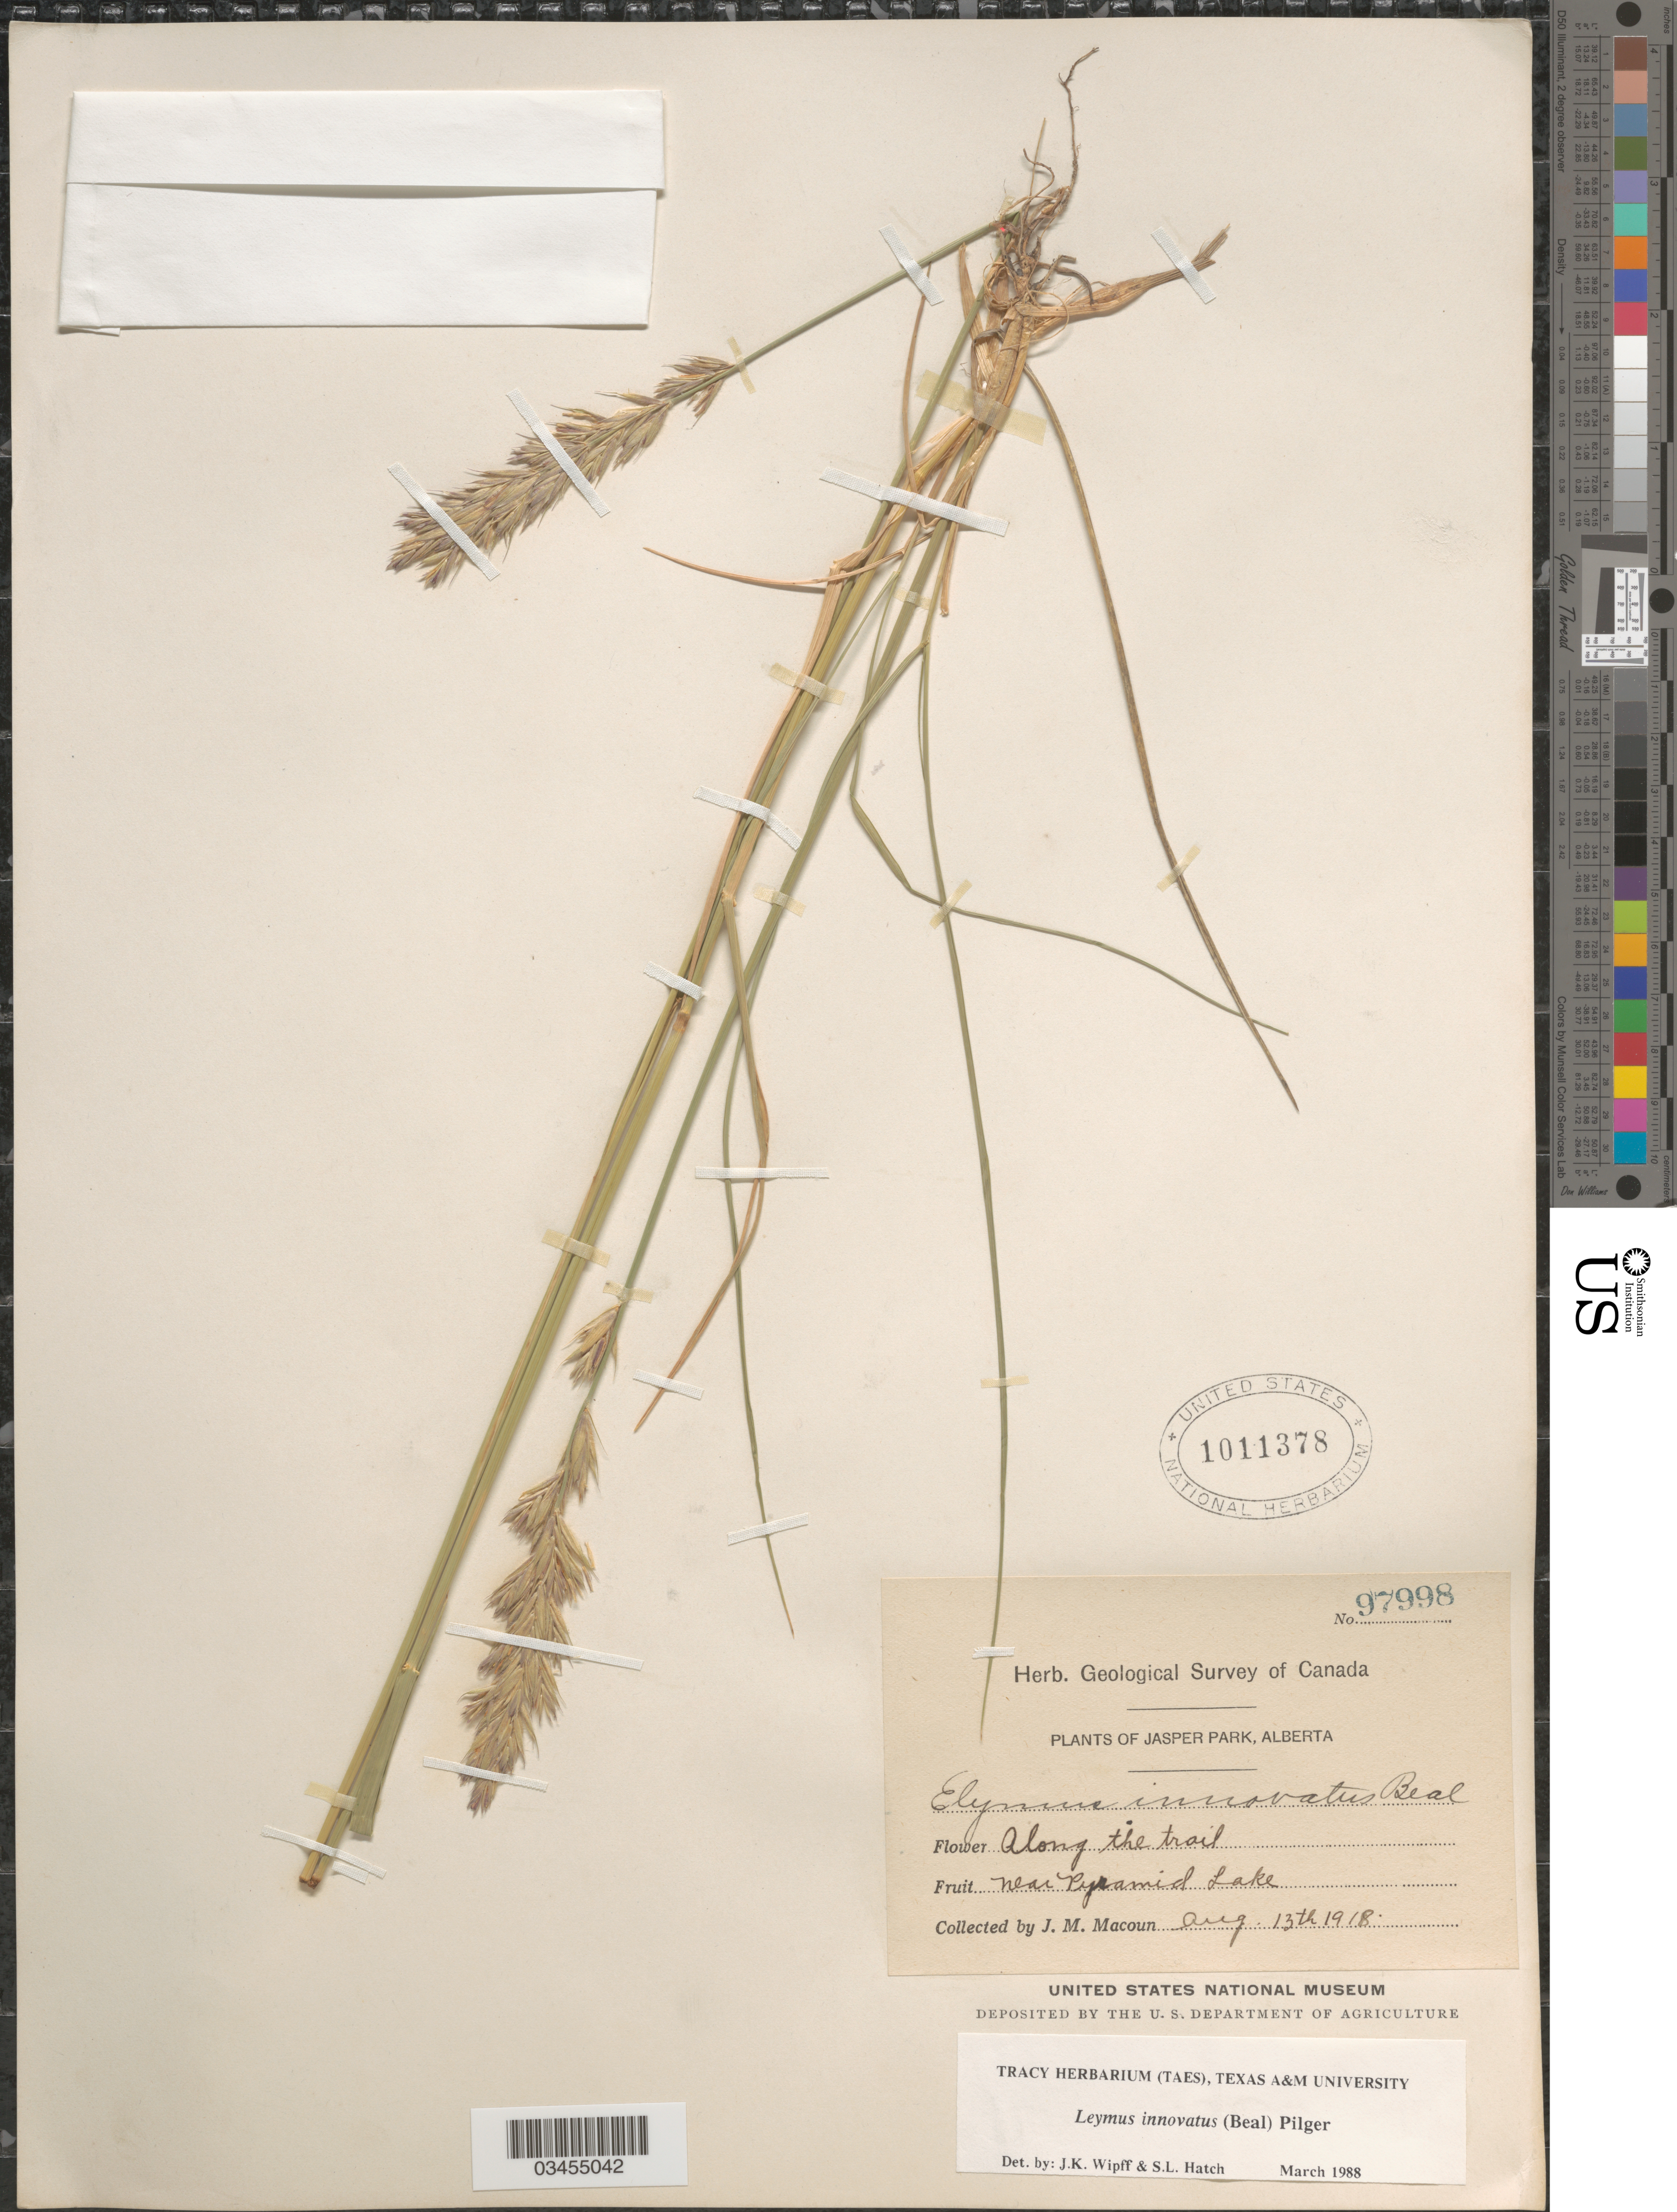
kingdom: Plantae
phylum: Tracheophyta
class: Liliopsida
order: Poales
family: Poaceae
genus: Leymus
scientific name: Leymus innovatus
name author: (W.J. Beal) Pilg.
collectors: J. M. Macoun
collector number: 97998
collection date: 1918-08-13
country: Canada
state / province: Alberta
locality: Geological Survey of Canada. Jasper Park. Along the trail. Near Pyramid Lake.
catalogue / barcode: US 1011378